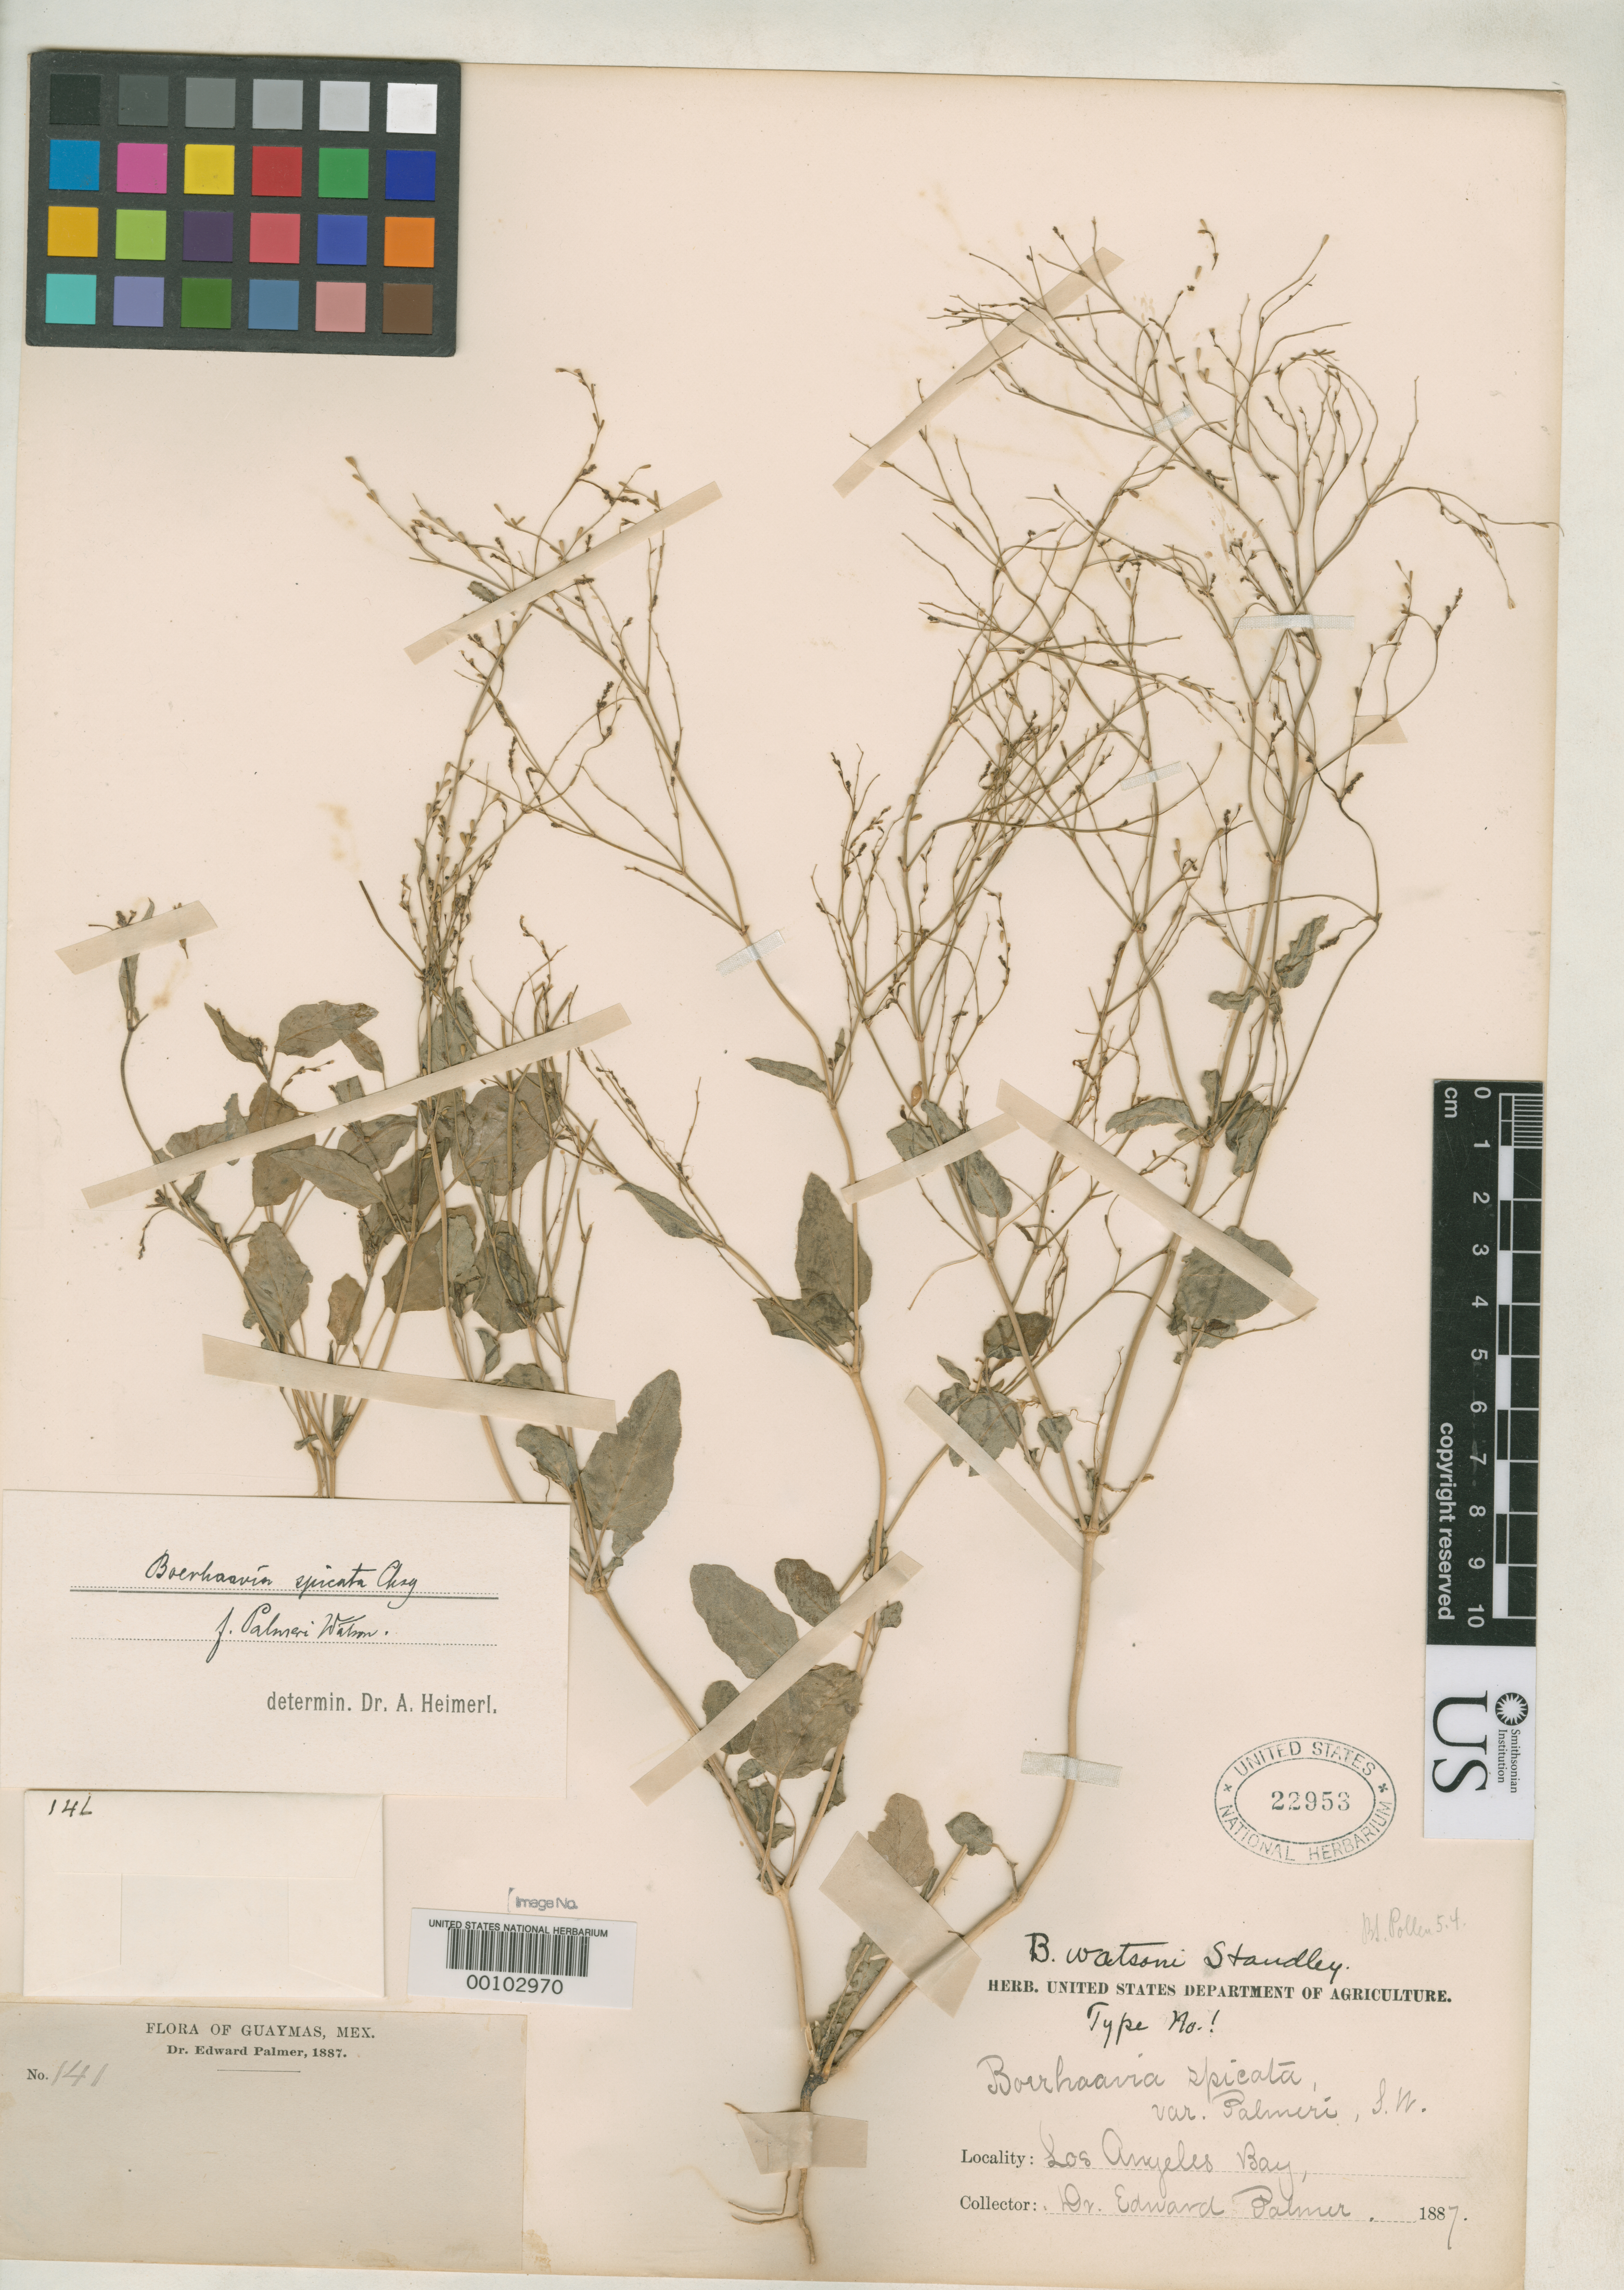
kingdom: Plantae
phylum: Tracheophyta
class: Magnoliopsida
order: Caryophyllales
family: Nyctaginaceae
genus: Boerhavia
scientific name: Boerhavia spicata var. palmeri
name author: S. Watson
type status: Isotype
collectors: E. Palmer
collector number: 141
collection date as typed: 1887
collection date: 1887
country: Mexico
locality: Los Angeles Bay.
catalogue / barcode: US 22953